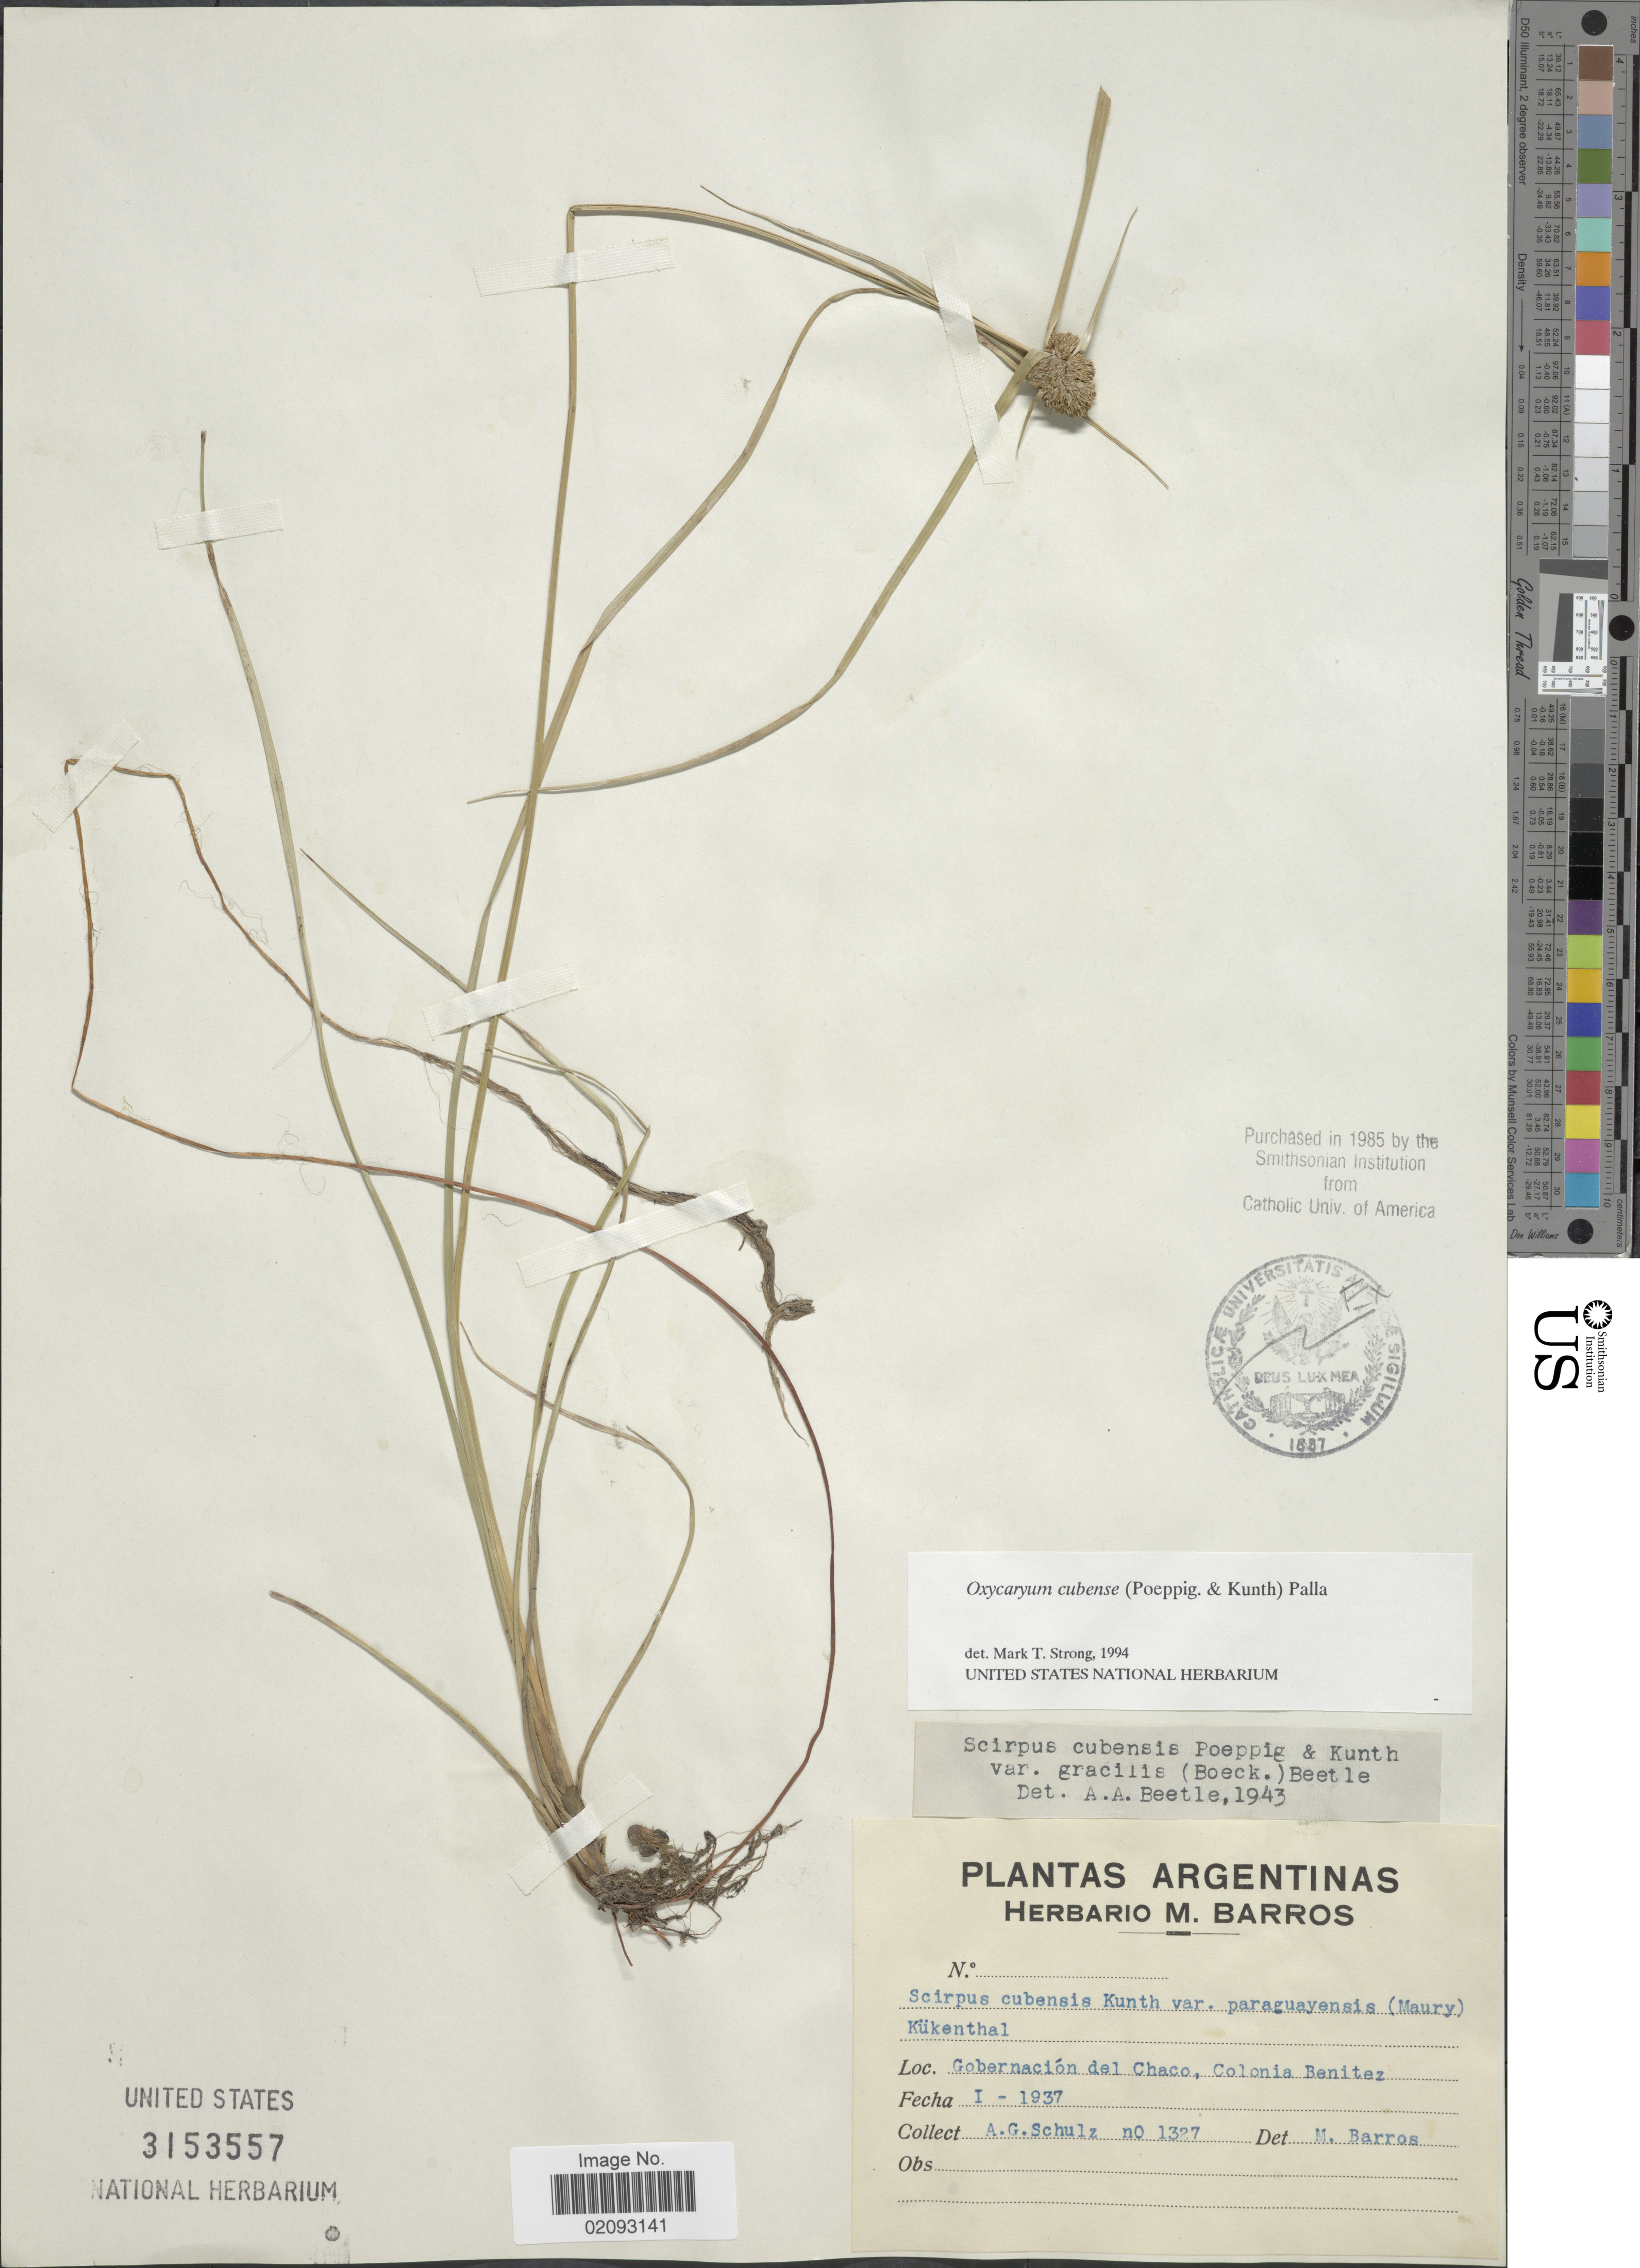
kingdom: Plantae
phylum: Tracheophyta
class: Liliopsida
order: Poales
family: Cyperaceae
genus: Cyperus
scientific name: Cyperus blepharoleptos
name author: Steud.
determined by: Strong, M. T., (US), Smithsonian Institution - National Museum of Natural History (UNITED STATES)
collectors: A. G. Schulz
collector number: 1327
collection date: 1937-01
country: Argentina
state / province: Chaco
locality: Gobernación del Chaco, Colonia Benitez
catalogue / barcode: US 3153557